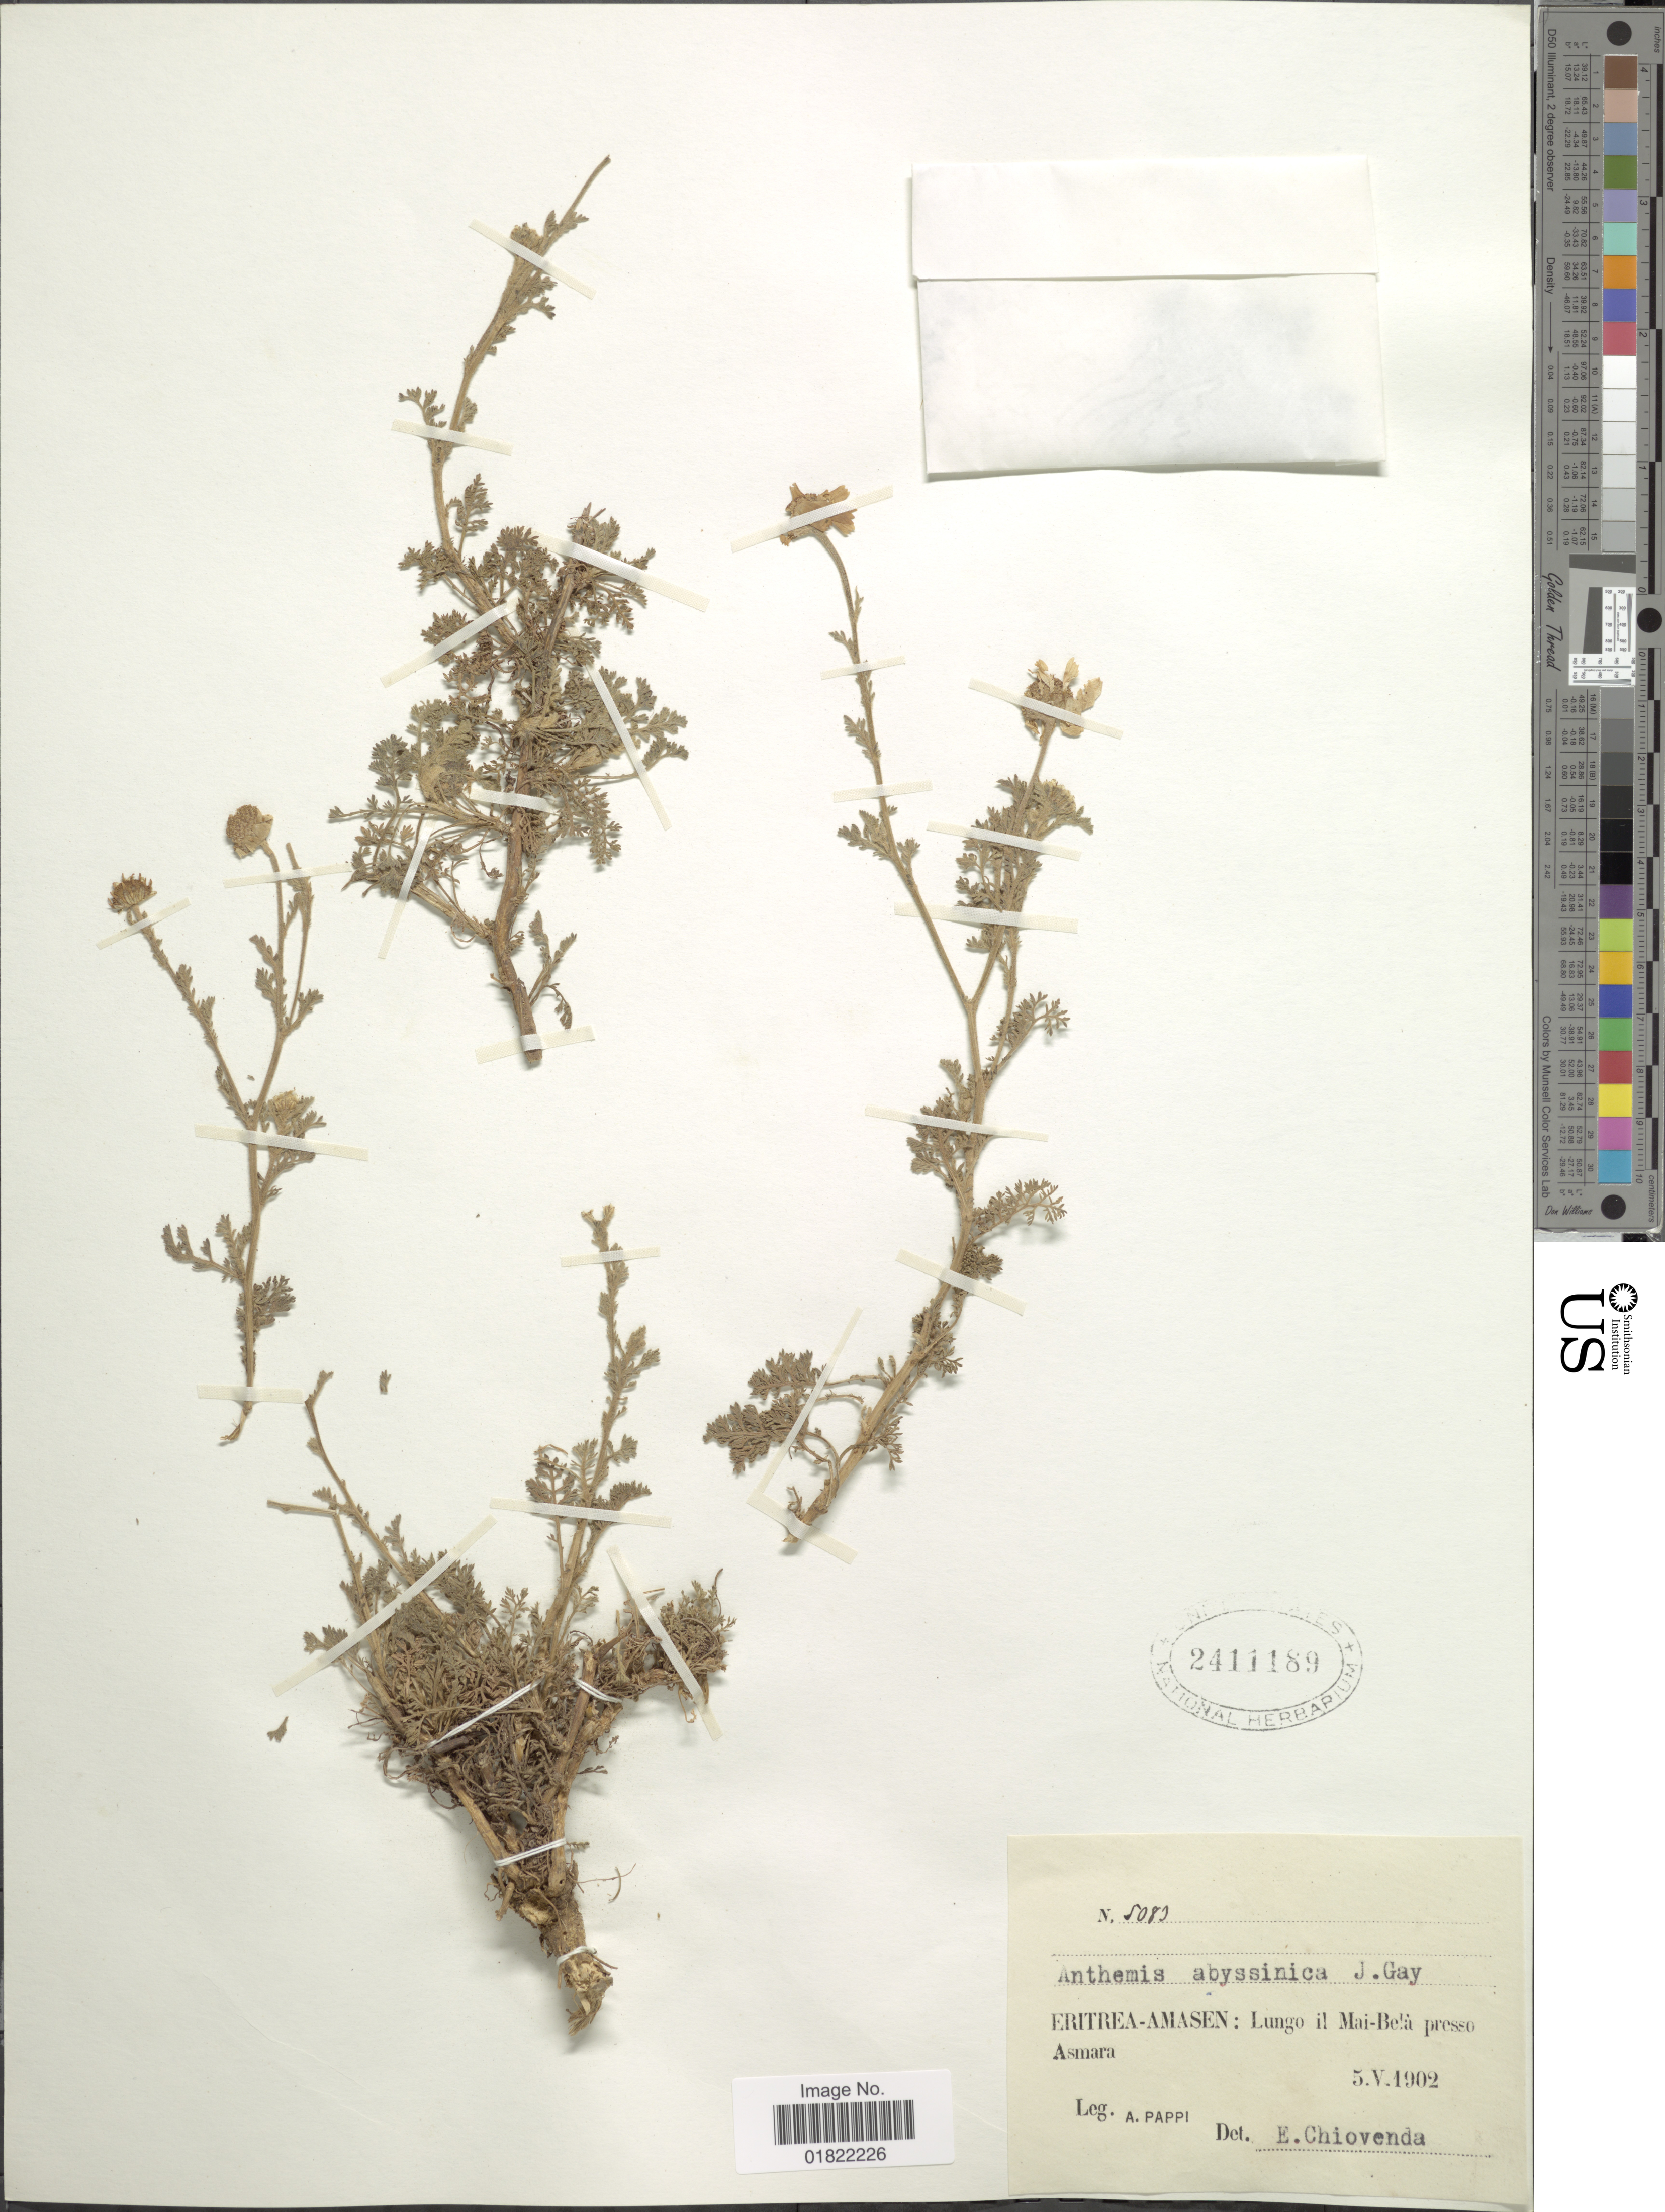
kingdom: Plantae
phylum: Tracheophyta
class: Magnoliopsida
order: Asterales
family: Asteraceae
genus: Anthemis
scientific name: Anthemis abyssinica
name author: J. Gay & A. Rich.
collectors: A. Pappi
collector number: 5083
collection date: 1902-05-05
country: Eritrea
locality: Eritrea-Amasen: Lungo il Mai-Bela presso Asmara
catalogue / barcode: US 2411189